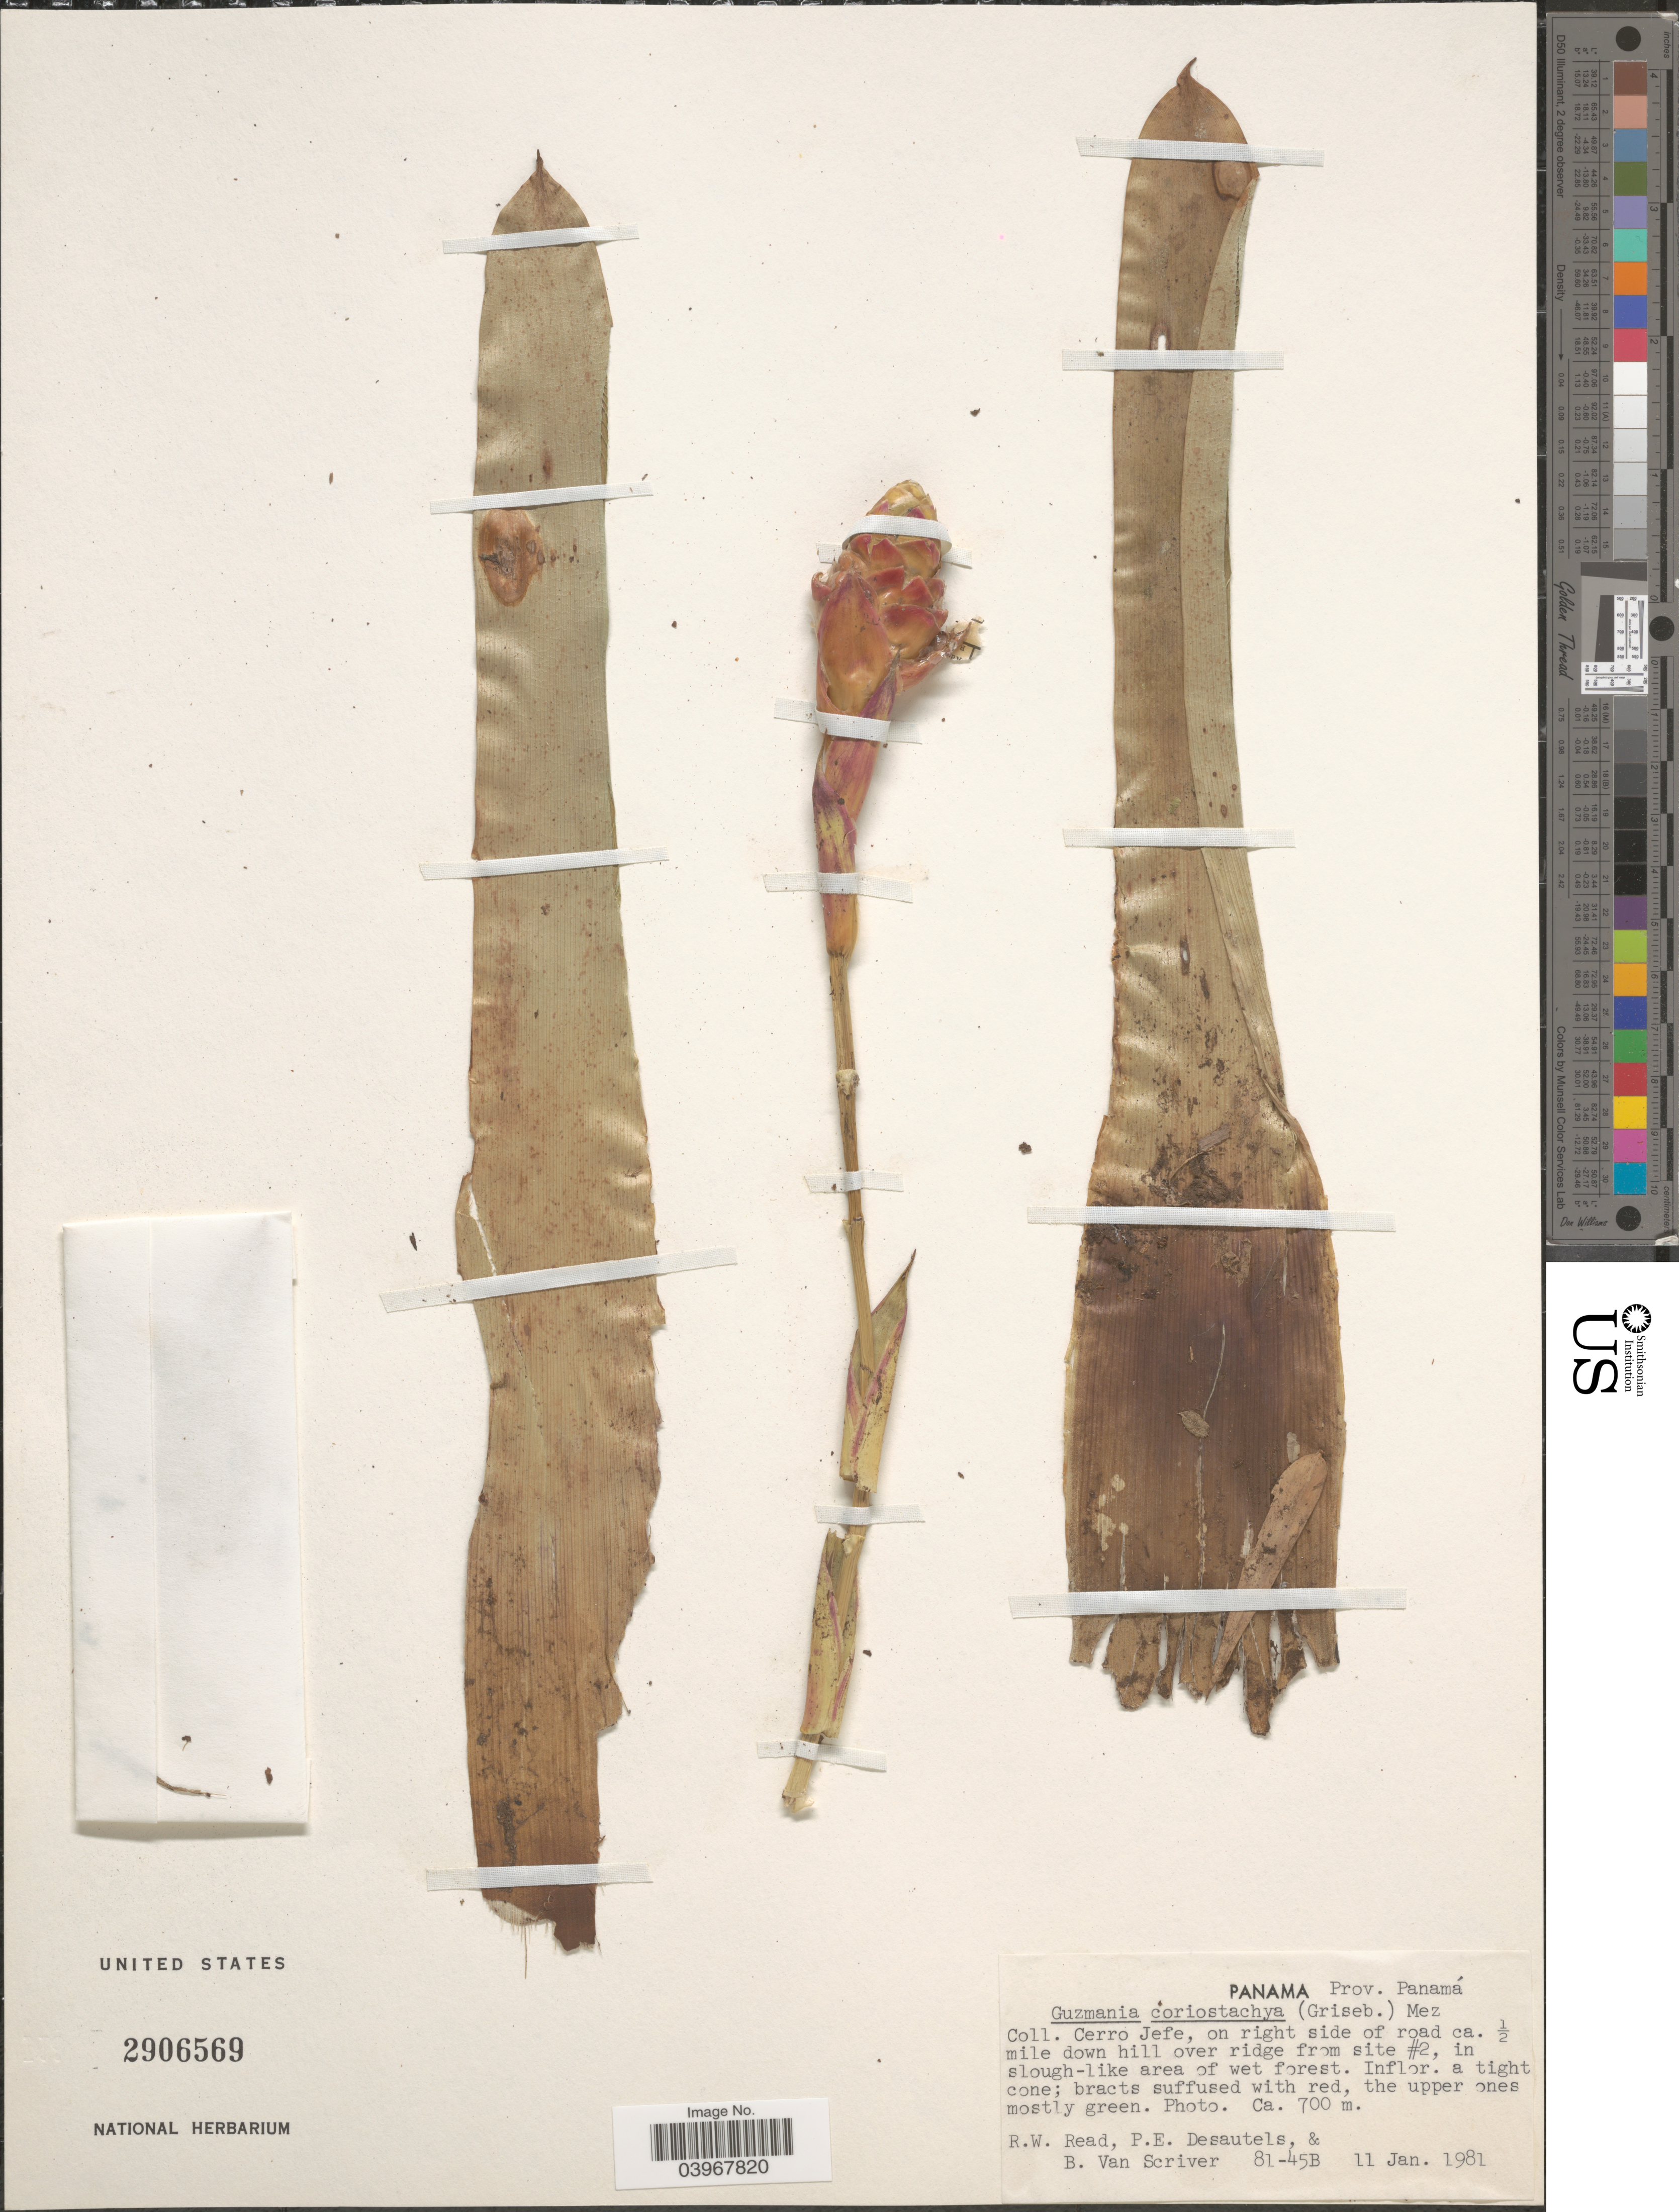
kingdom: Plantae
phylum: Tracheophyta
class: Liliopsida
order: Poales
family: Bromeliaceae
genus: Guzmania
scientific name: Guzmania coriostachya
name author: (Griseb.) Mez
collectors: R. W. Read, P. Desautels & B. Van Scriver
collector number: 81-45B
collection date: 1981-01-11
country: Panama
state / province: Panamá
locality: Cerro Jefe, on right side of road ca. ½ mile down hill over ridge from site #2.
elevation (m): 700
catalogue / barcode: US 2906569